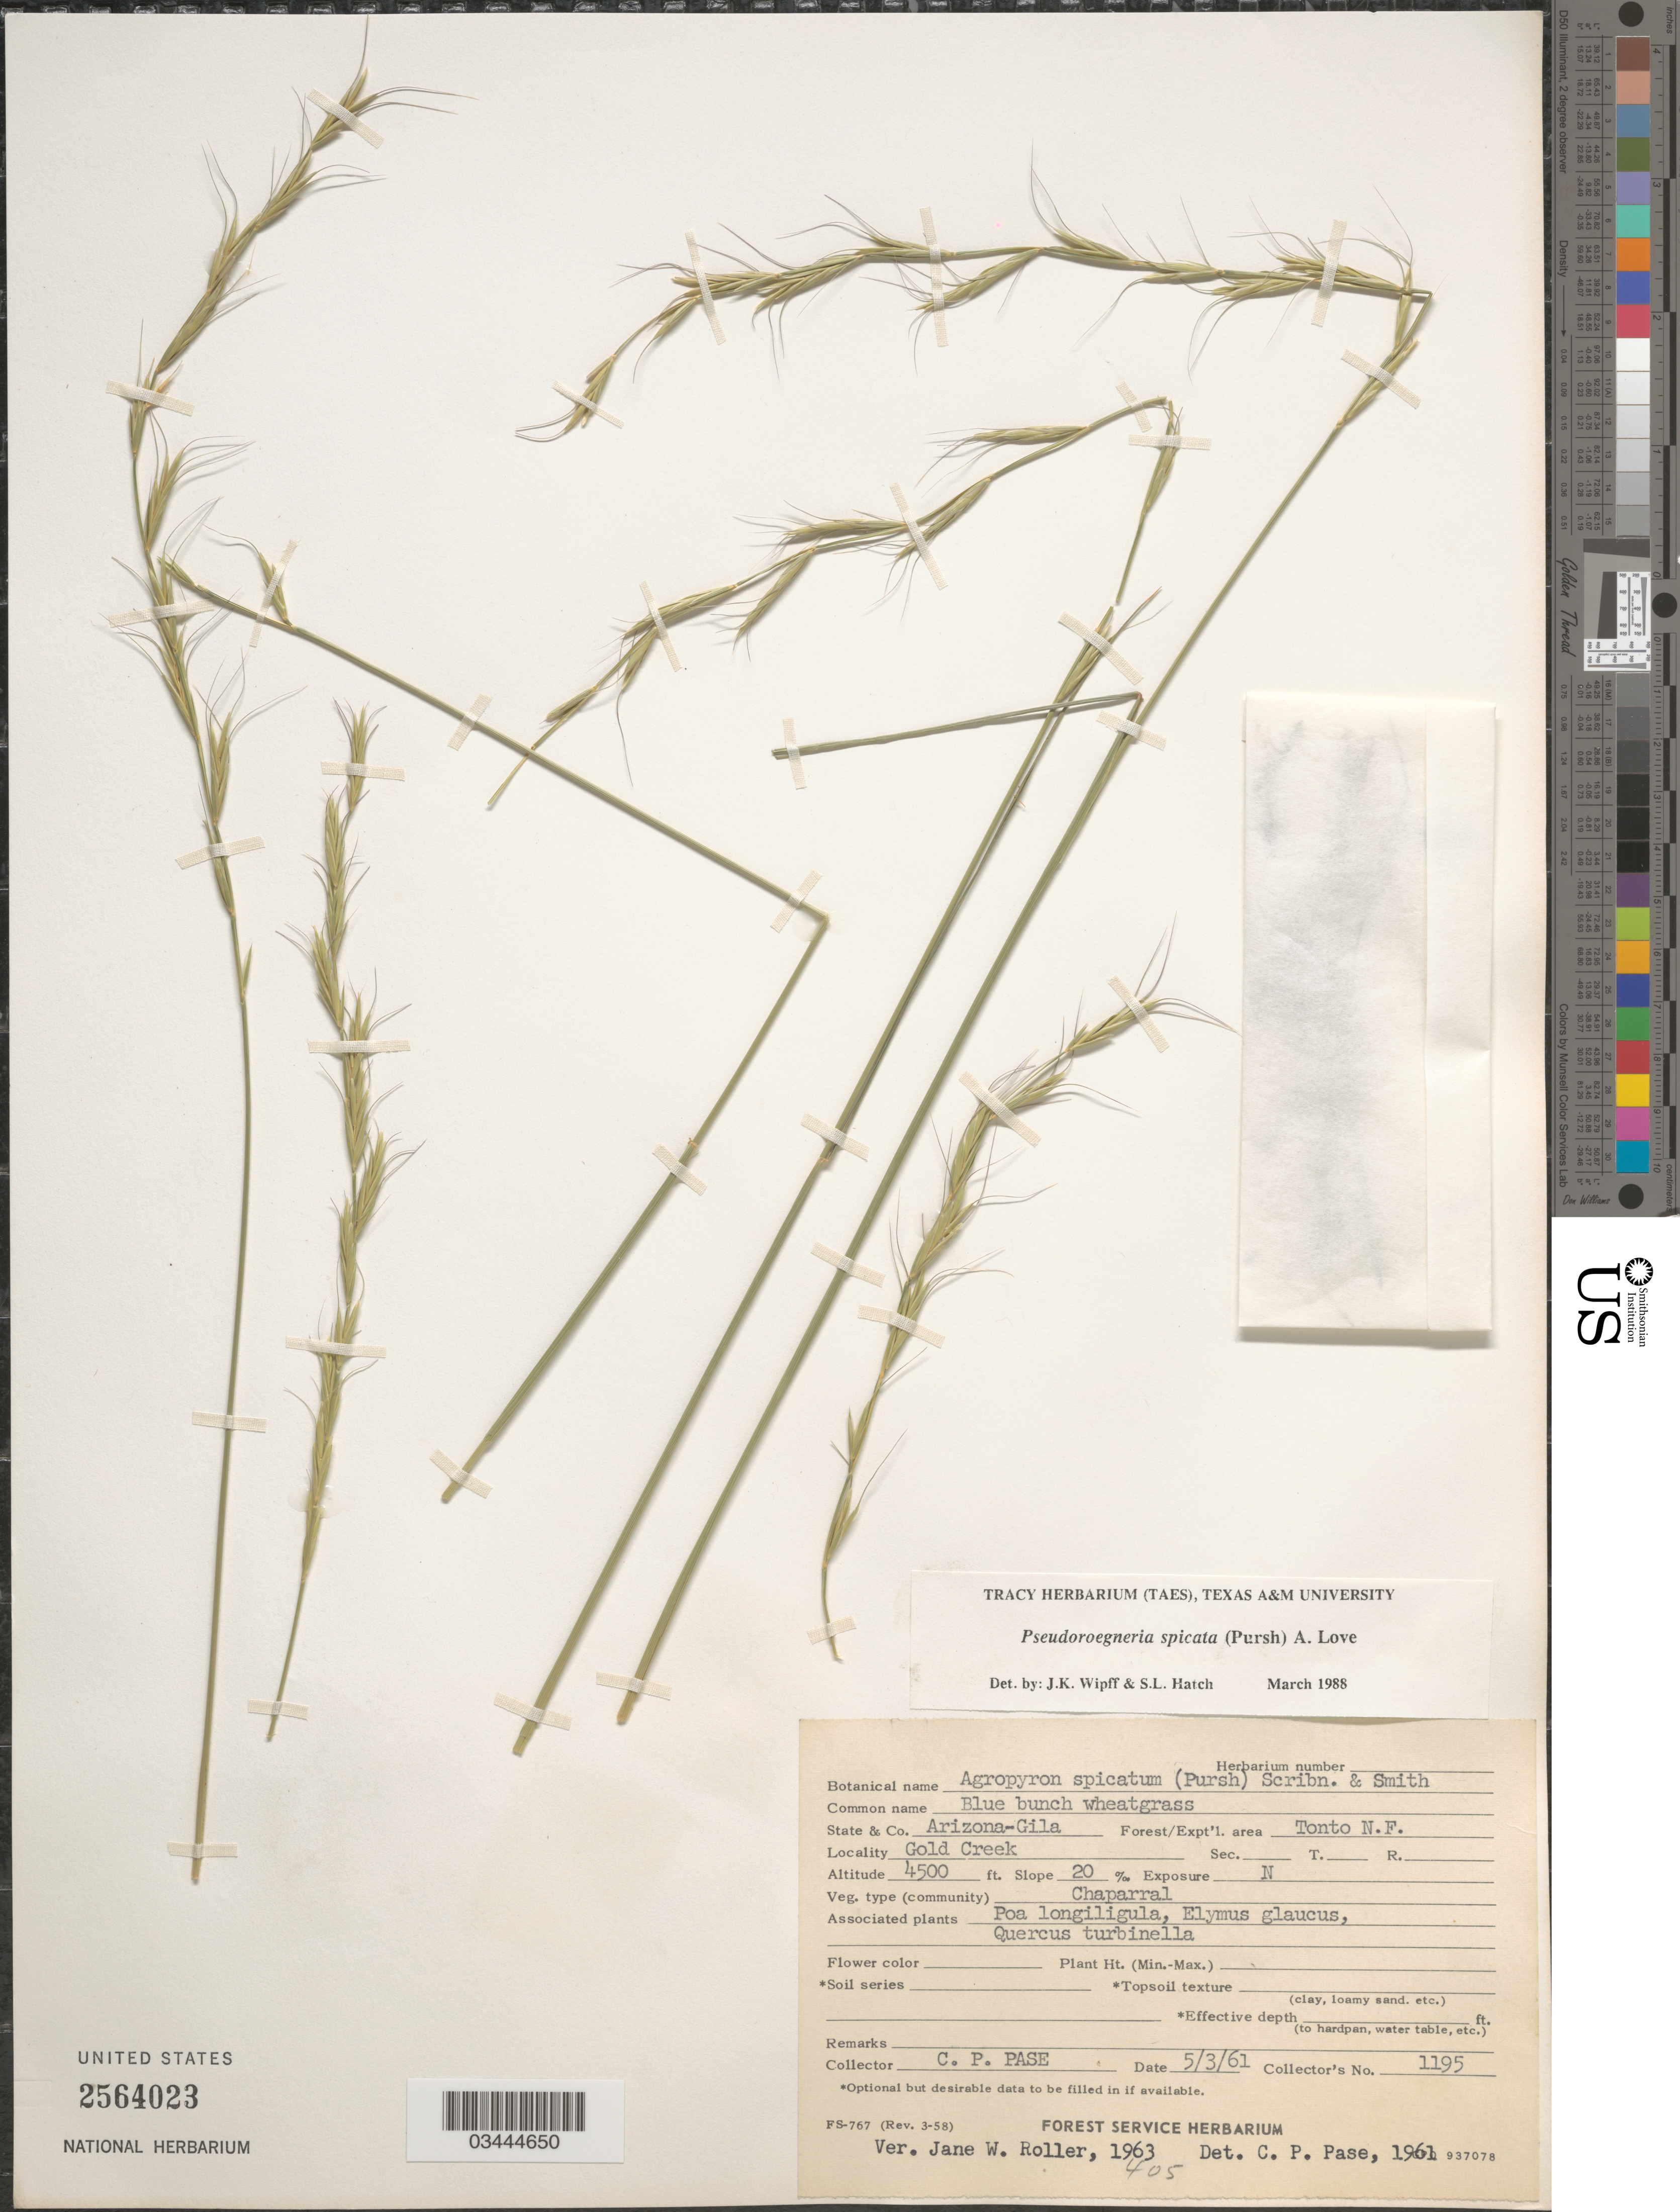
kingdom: Plantae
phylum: Tracheophyta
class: Liliopsida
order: Poales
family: Poaceae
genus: Pseudoroegneria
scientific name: Pseudoroegneria spicata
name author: (Pursh) Á. Löve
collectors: C. P. Pase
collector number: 1195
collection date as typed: Transcribed d/m/y: 3/5/61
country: United States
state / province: Arizona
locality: Co. Gila. Forest/Expt'l. area Tonto N.F. Gold Creek. Exposure: N.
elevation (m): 1372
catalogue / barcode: US 2564023